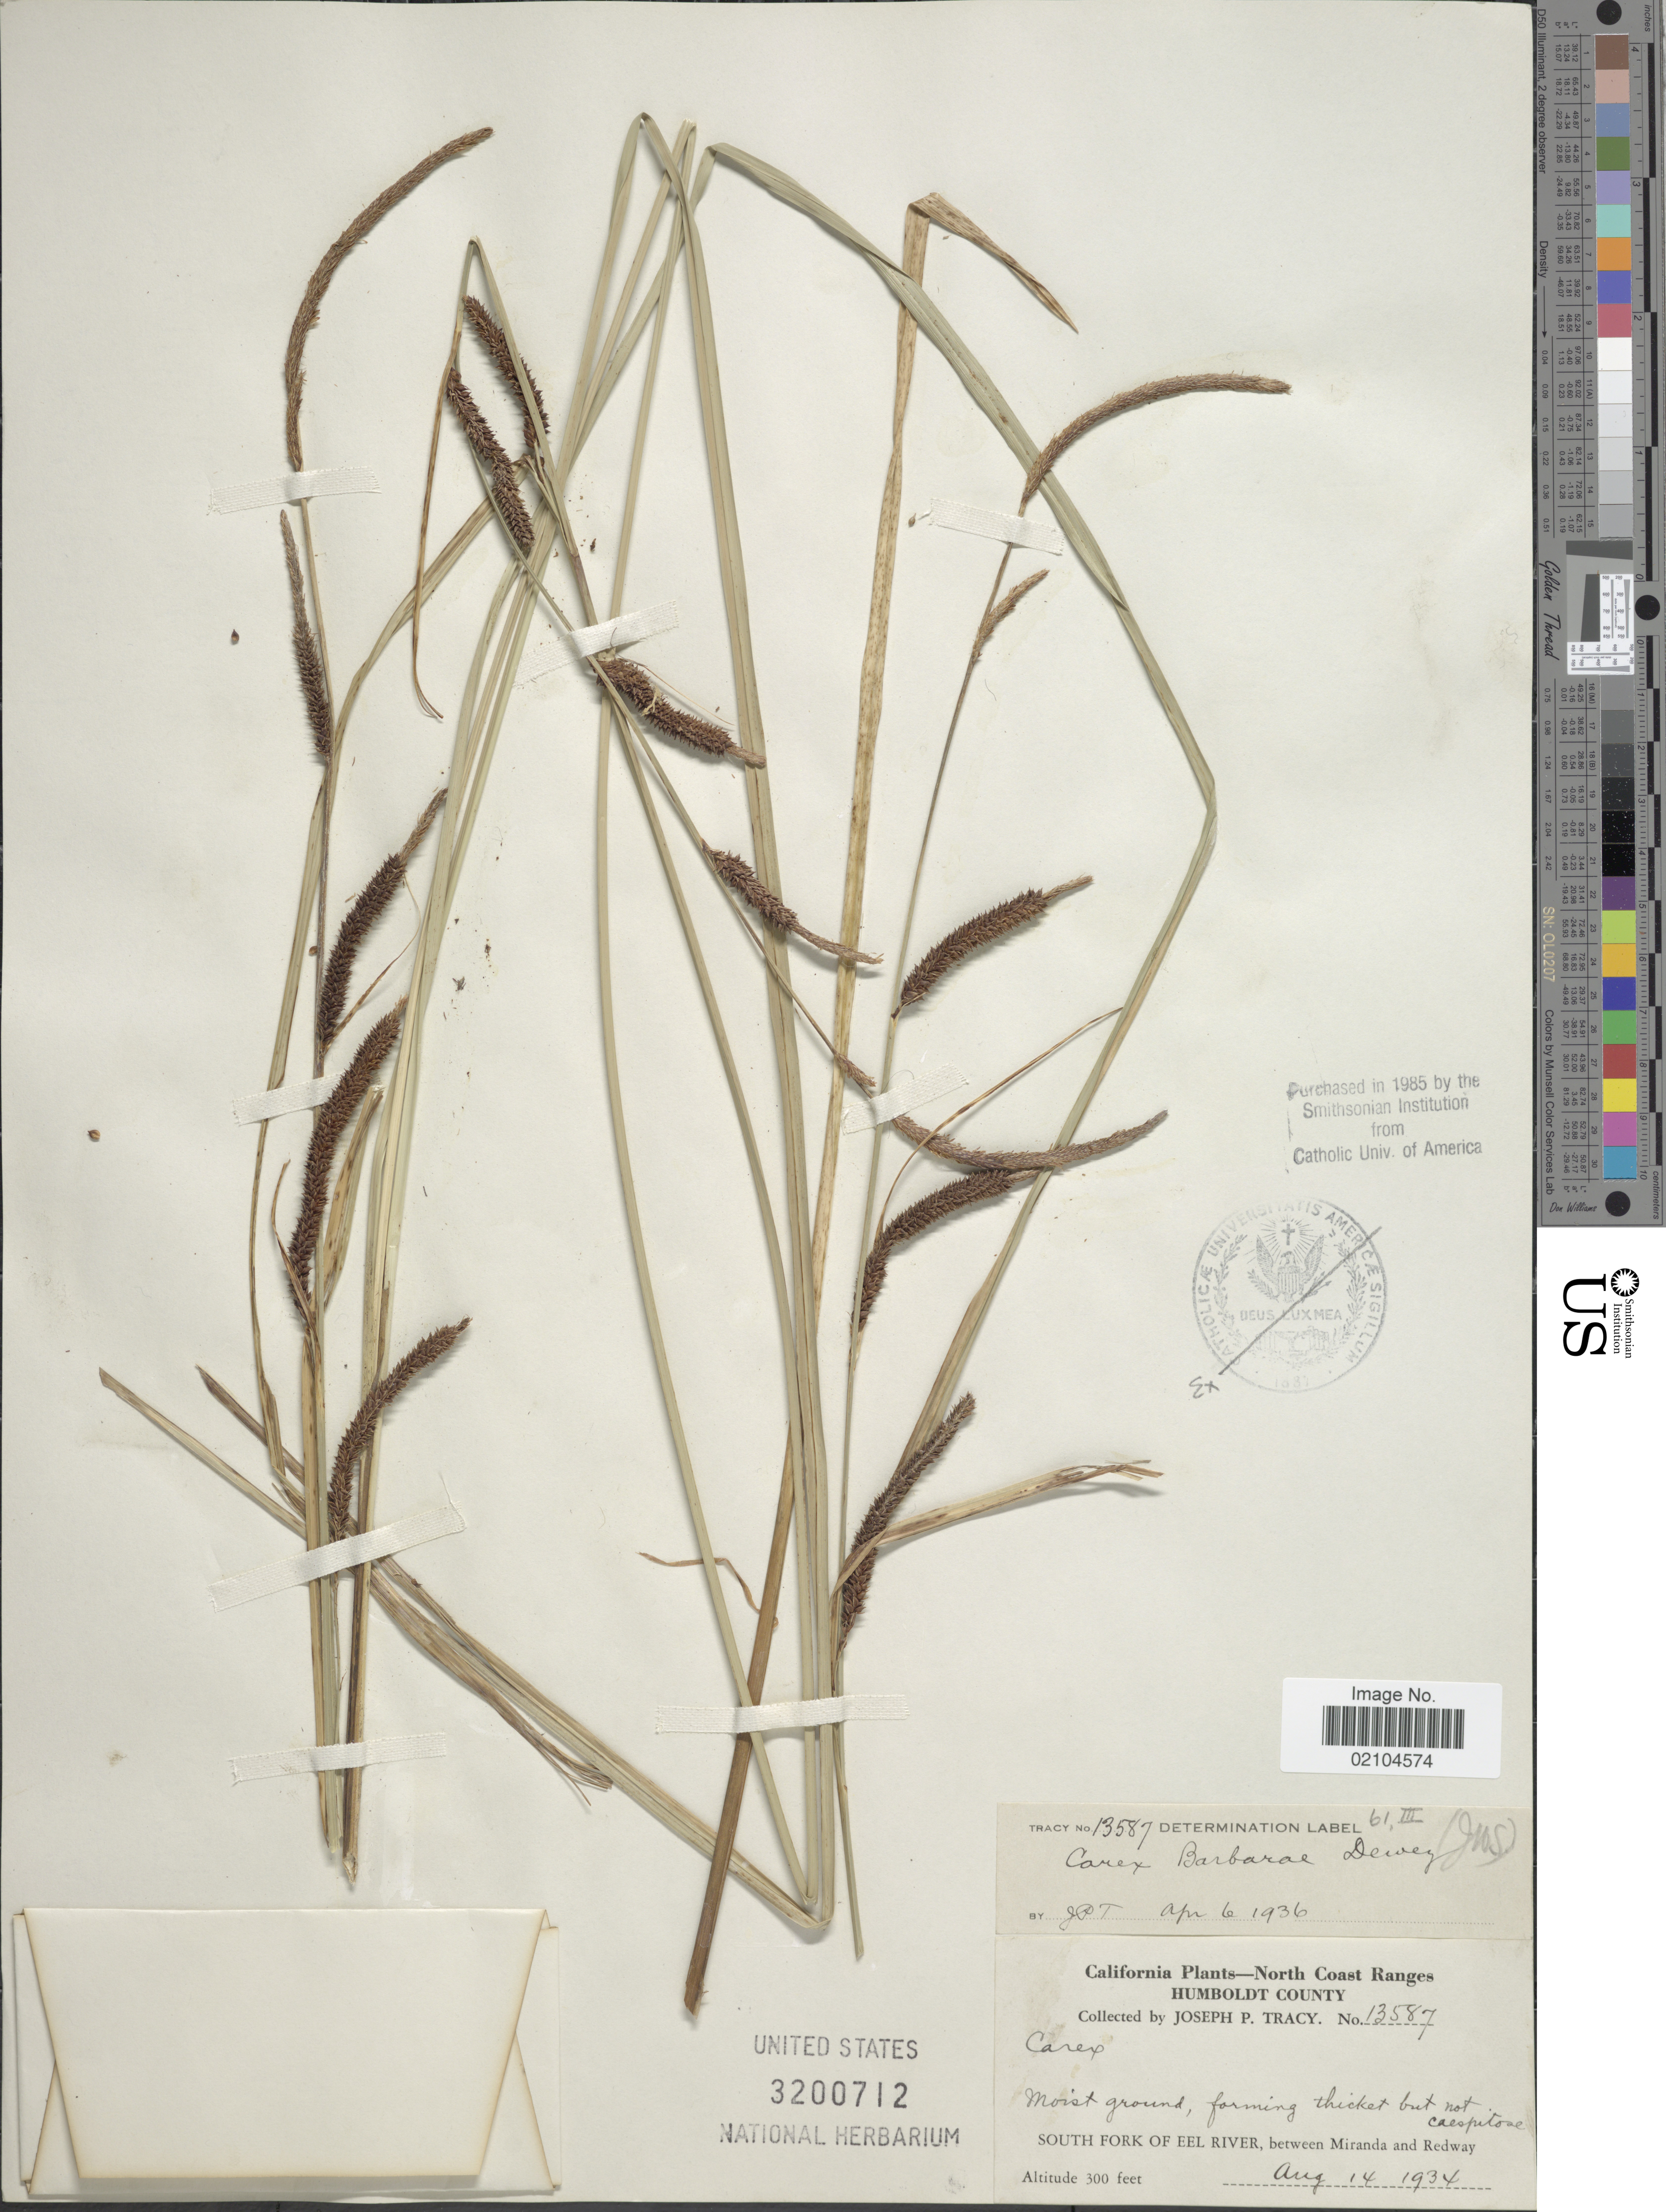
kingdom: Plantae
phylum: Tracheophyta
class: Liliopsida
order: Poales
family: Cyperaceae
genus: Carex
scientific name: Carex barbarae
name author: Dewey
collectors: J. Tracy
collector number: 13587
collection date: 1934-08-14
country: United States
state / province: California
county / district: Humboldt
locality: North Coast Ranges, Humboldt County, South Fork of Eel River, between MIranda and Redway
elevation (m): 91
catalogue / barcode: US 3200712